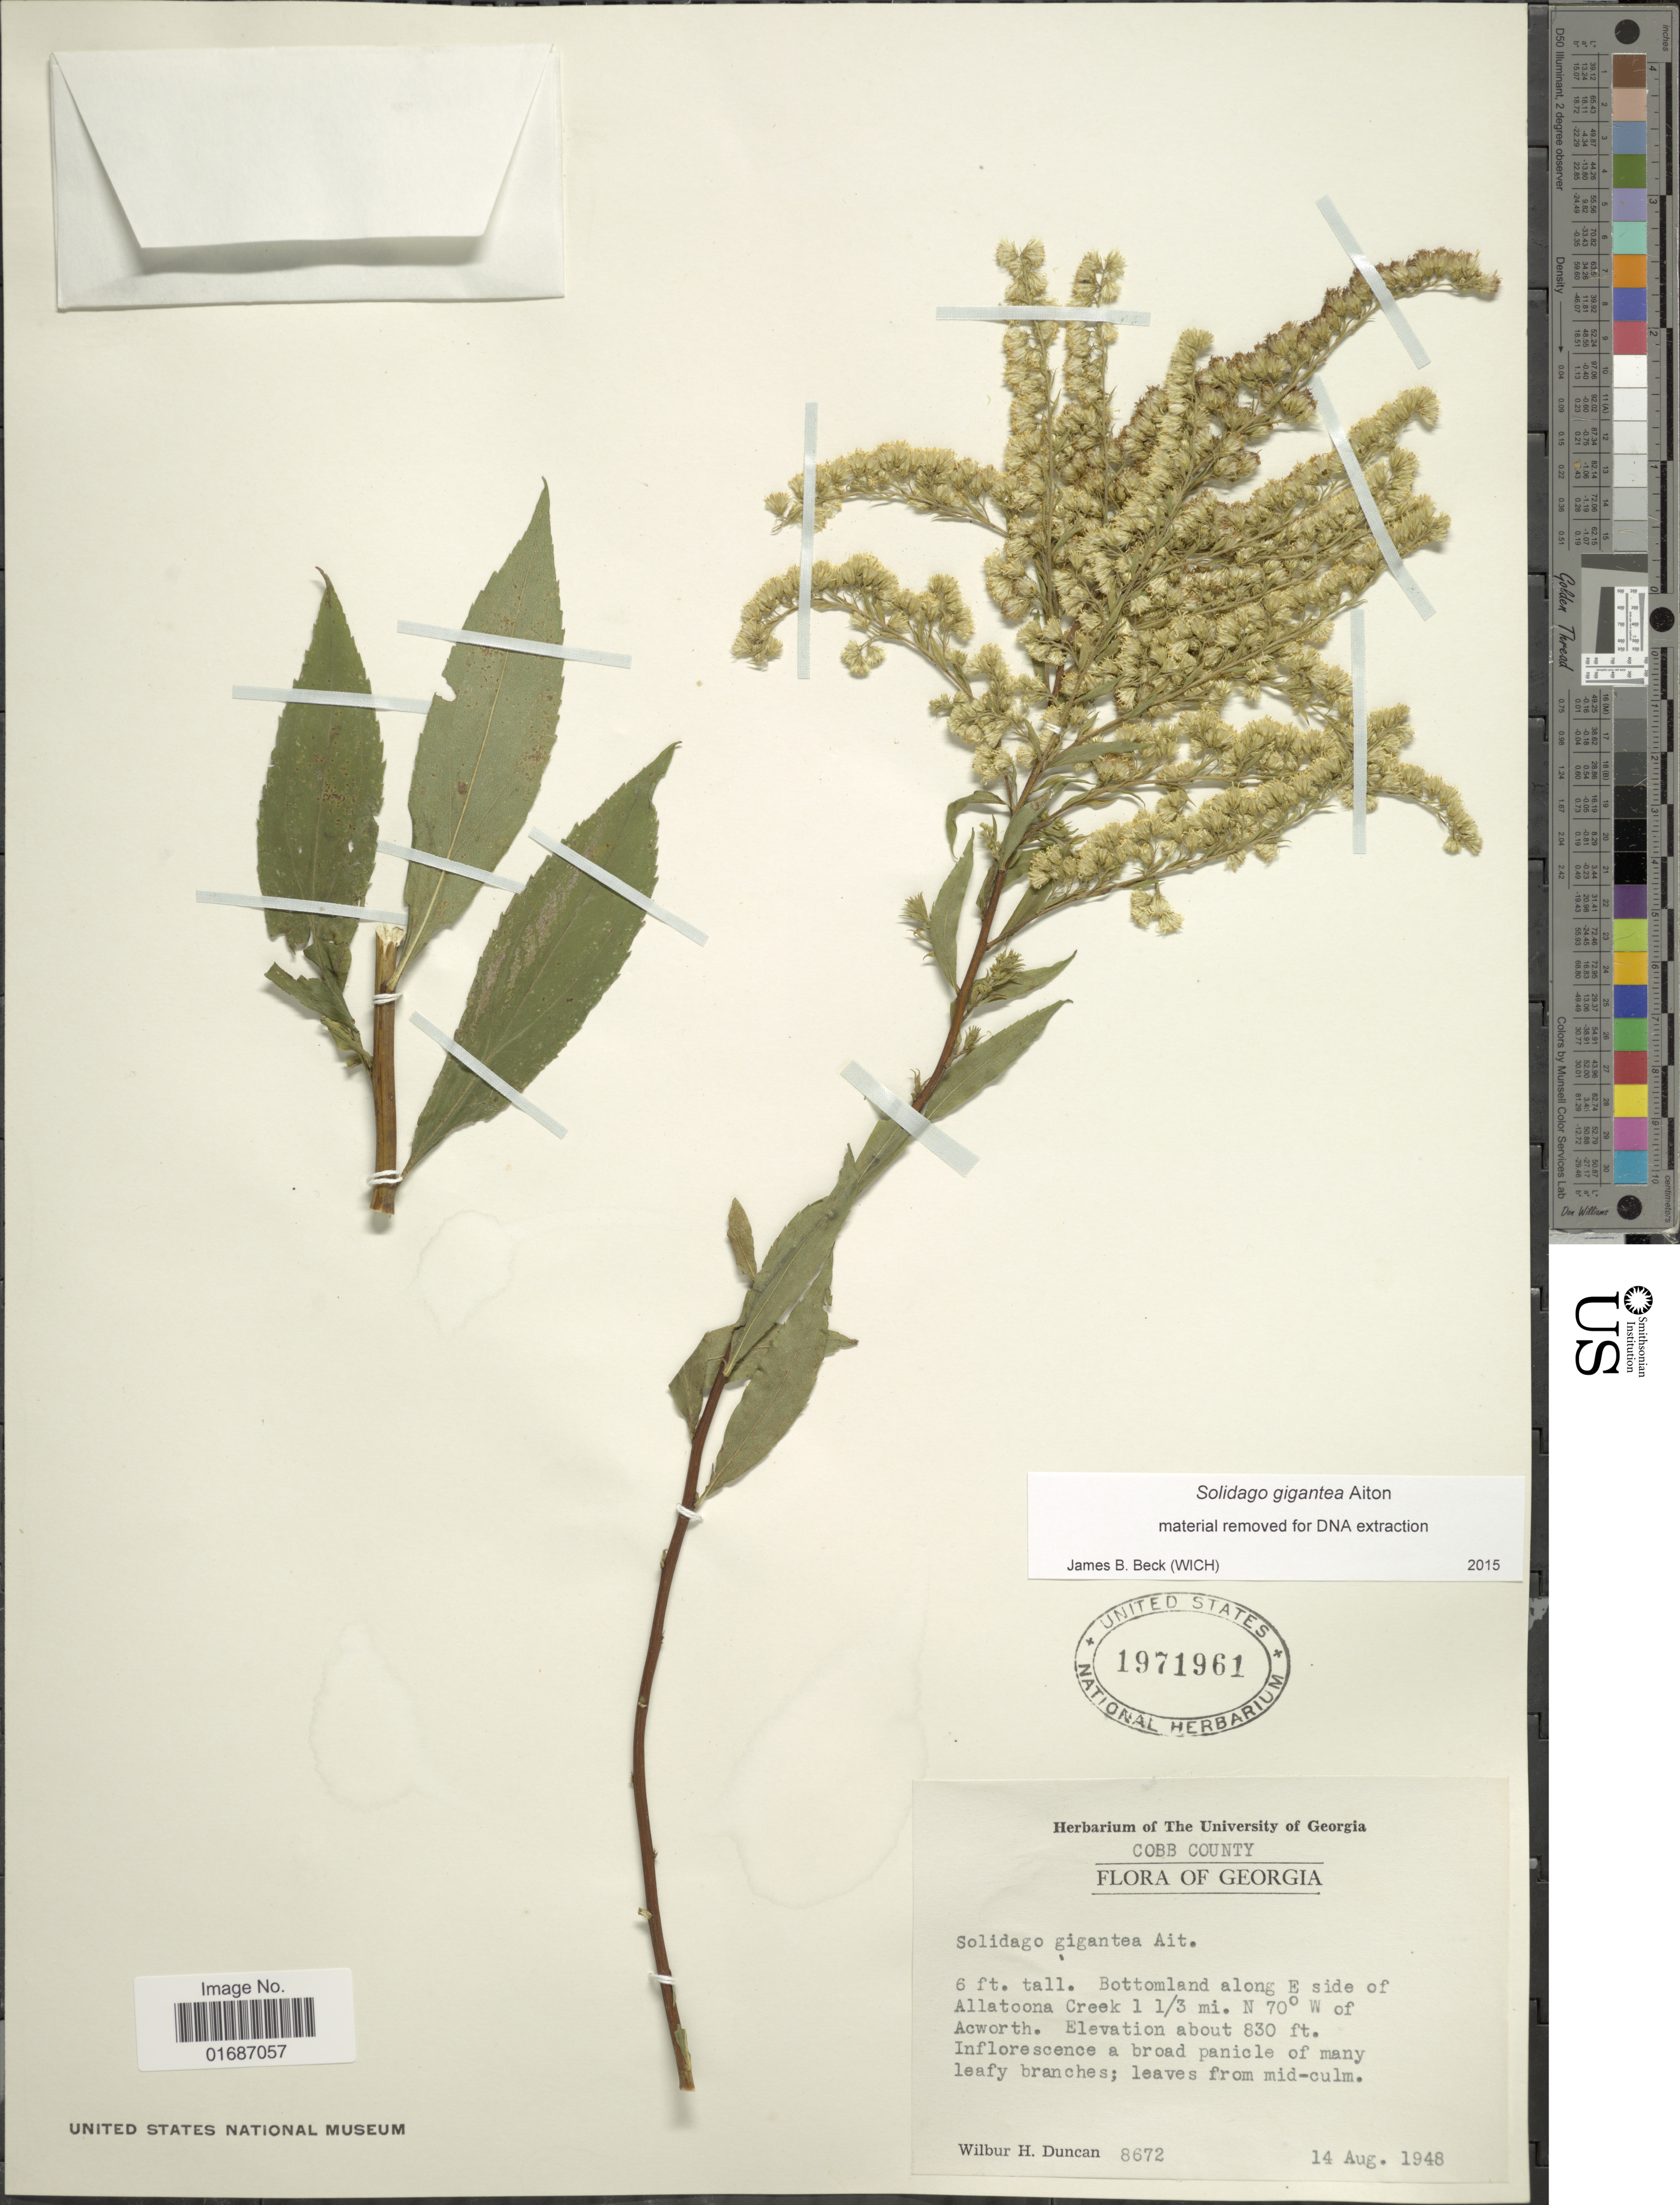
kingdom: Plantae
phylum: Tracheophyta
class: Magnoliopsida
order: Asterales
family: Asteraceae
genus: Solidago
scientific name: Solidago gigantea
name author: Aiton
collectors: W. H. Duncan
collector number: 8672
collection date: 1948-08-14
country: United States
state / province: Georgia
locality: Cobb County, Bottomland along E side of Allatoona Creek 1 1/3 mi. N 70° W of Acworth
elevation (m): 253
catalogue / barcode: US 1971961